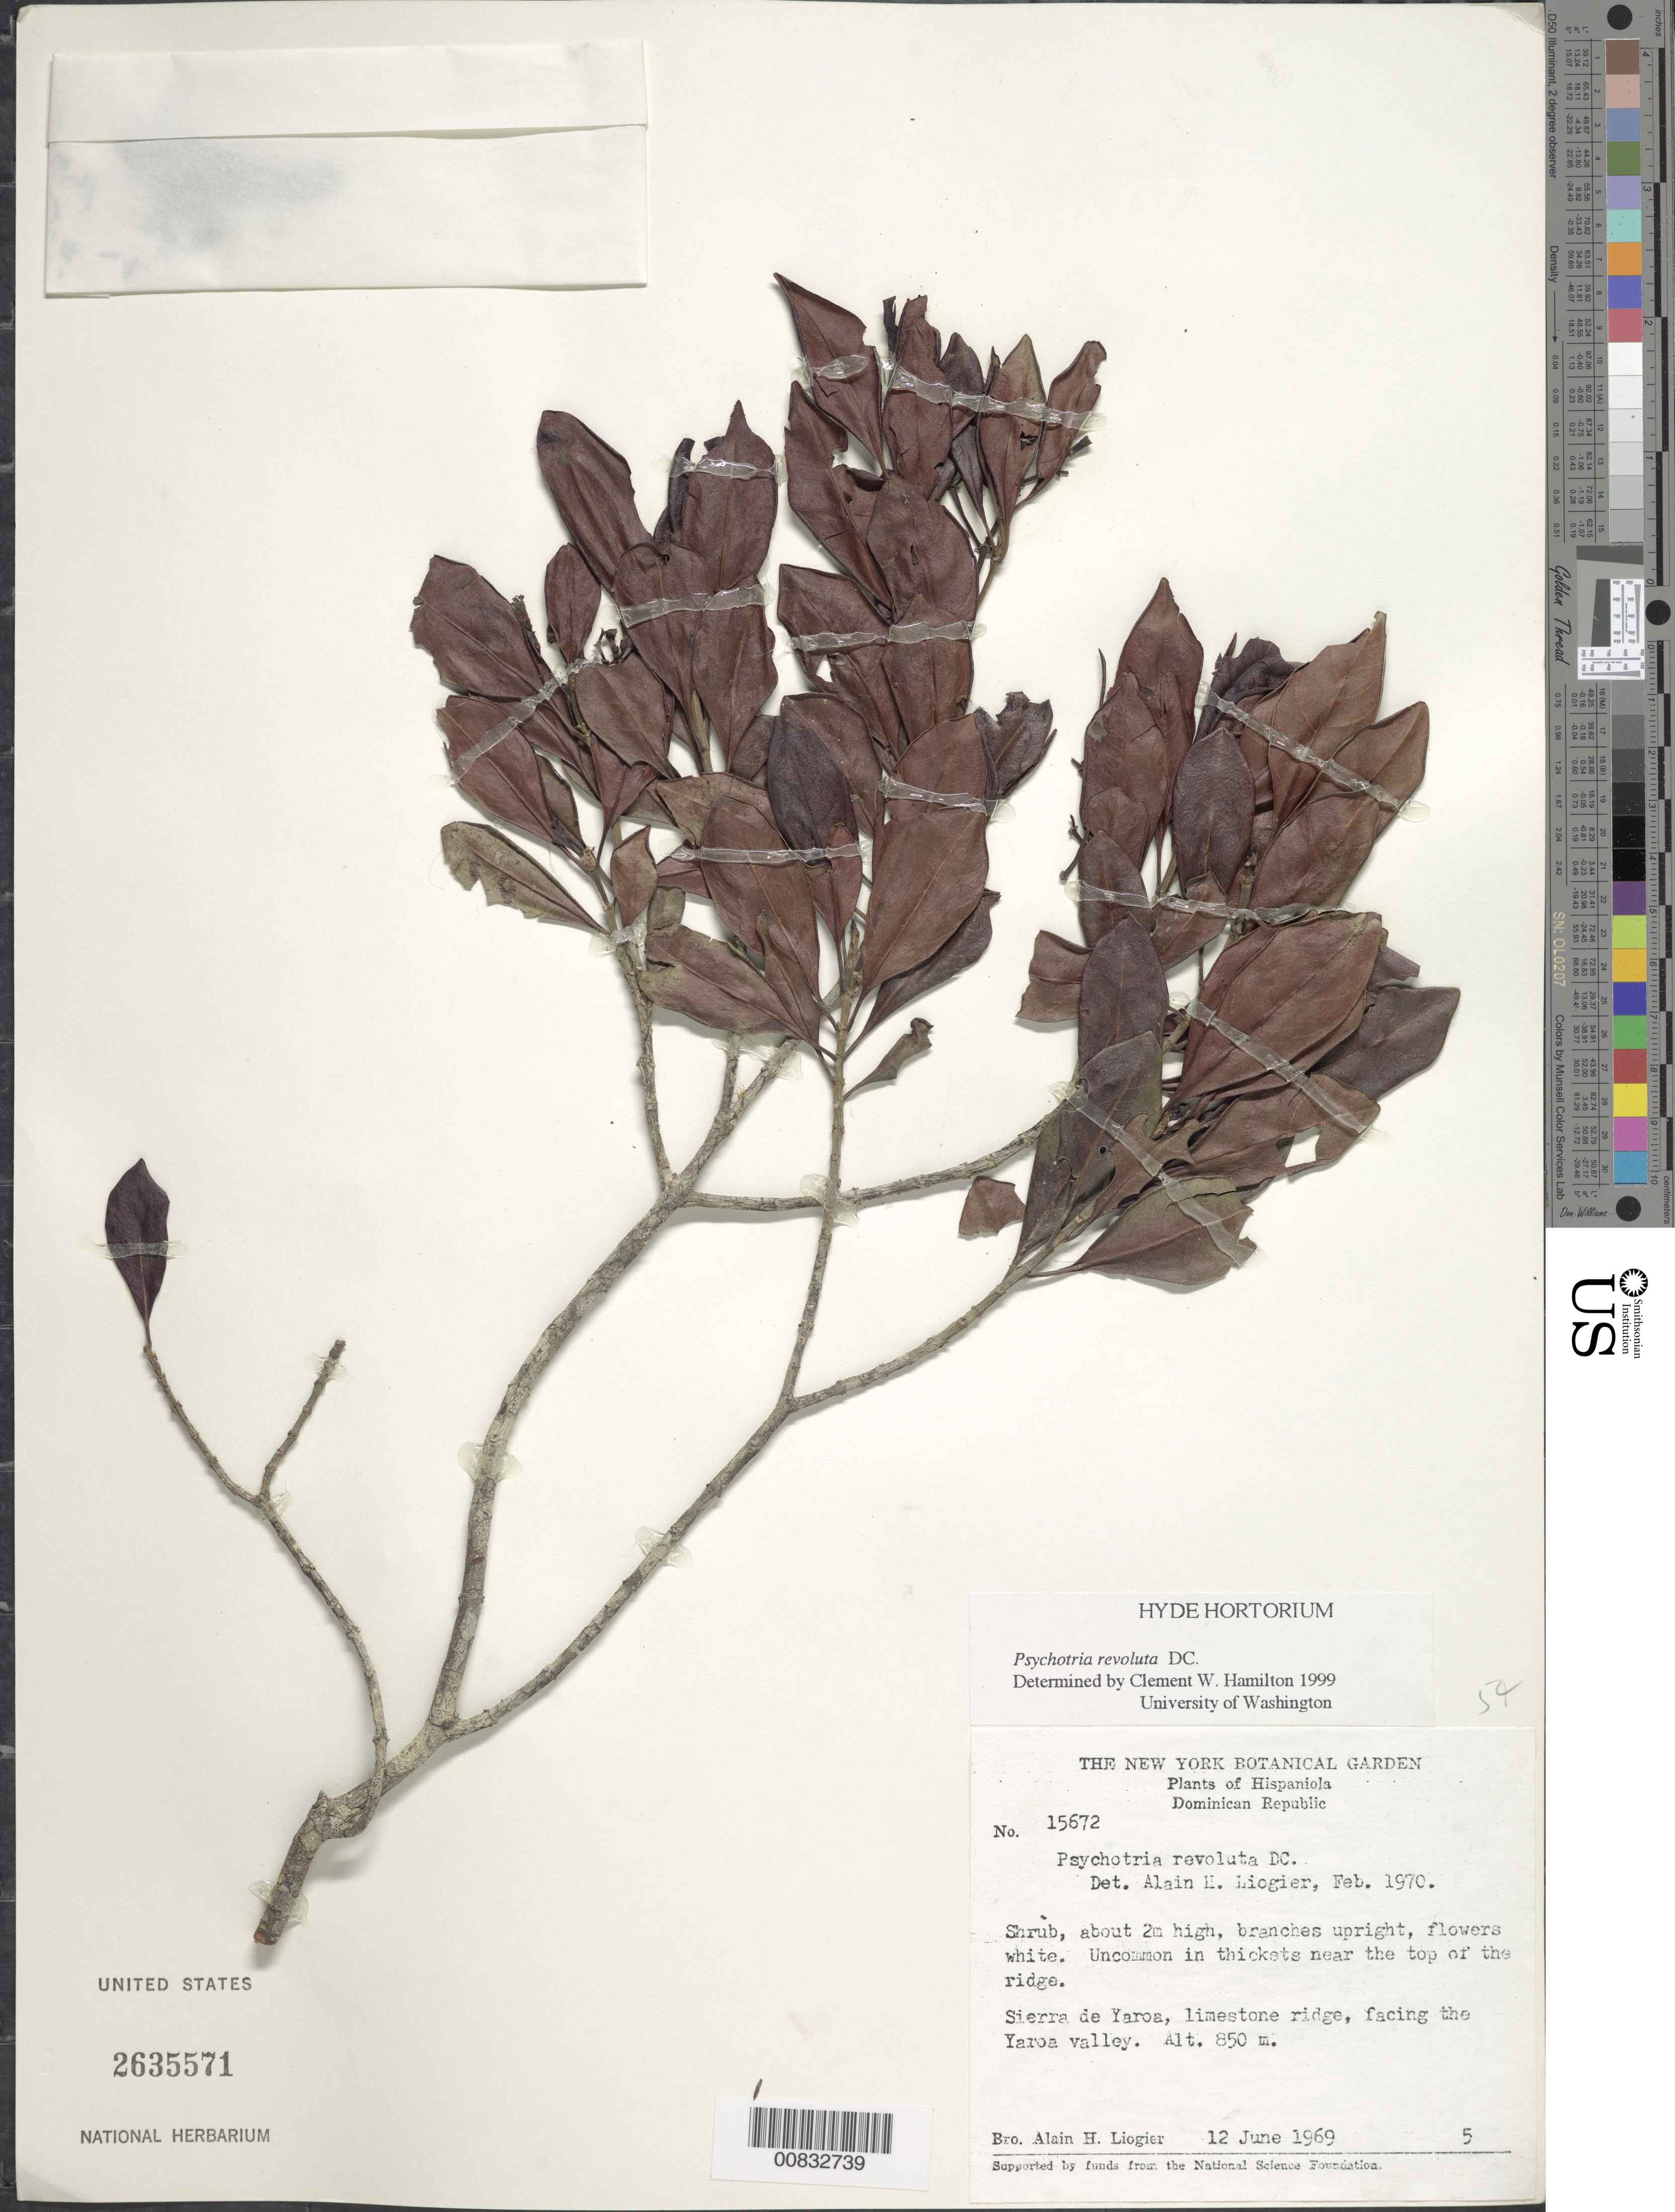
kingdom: Plantae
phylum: Tracheophyta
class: Magnoliopsida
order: Gentianales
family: Rubiaceae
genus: Psychotria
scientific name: Psychotria revoluta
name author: DC.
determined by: Hamilton, C. W.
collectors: A. H. Liogier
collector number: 15672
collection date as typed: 12 Jun 1969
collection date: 1969-06-12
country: Dominican Republic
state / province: Puerto Plata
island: Hispaniola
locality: Sierra de Yaroa, facing the Yaroa valley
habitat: In thickets near the top of a limestone ridge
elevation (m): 850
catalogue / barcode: US 2635571